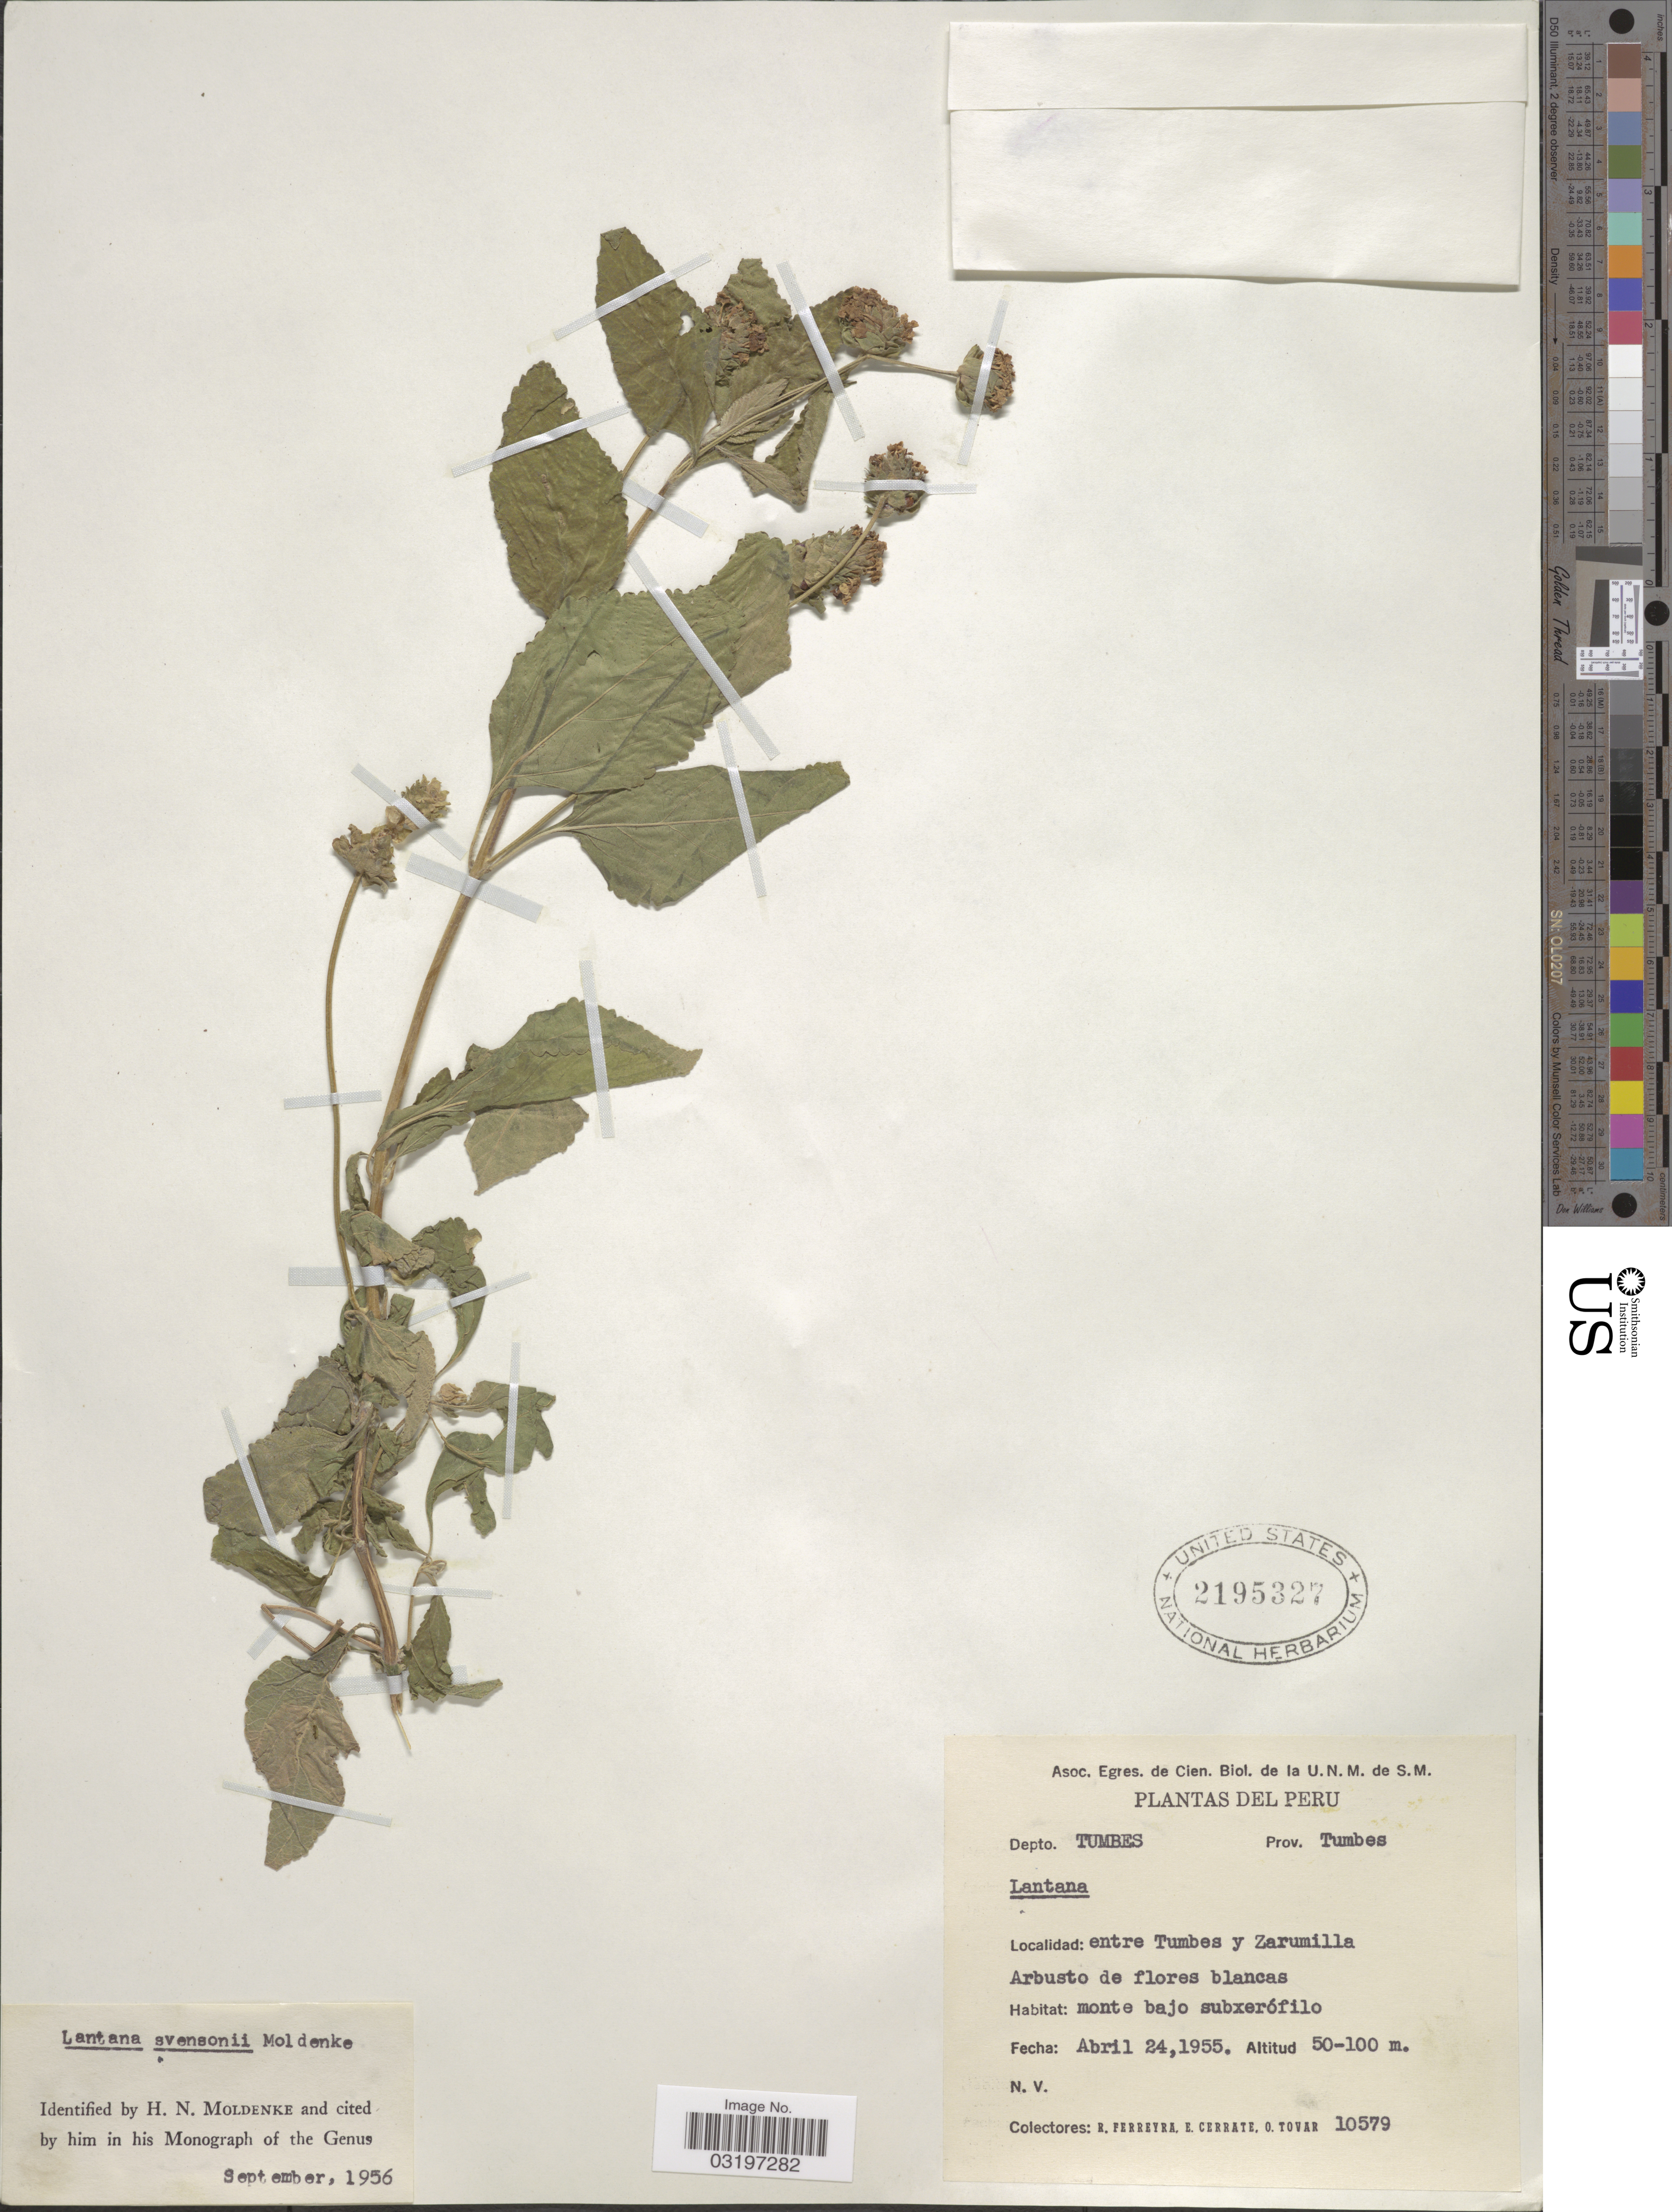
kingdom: Plantae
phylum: Tracheophyta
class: Magnoliopsida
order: Lamiales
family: Verbenaceae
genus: Lantana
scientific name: Lantana svensonii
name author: Moldenke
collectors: R. A. Ferreyra, E. Cerrate & Ó. Tovar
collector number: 10579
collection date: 1955-04-24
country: Peru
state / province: Tumbes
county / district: Tumbes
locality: Depto. Tumbes. Prov. Tumbes. Entre Tumbes y Zarumilla.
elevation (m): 50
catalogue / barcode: US 2195327